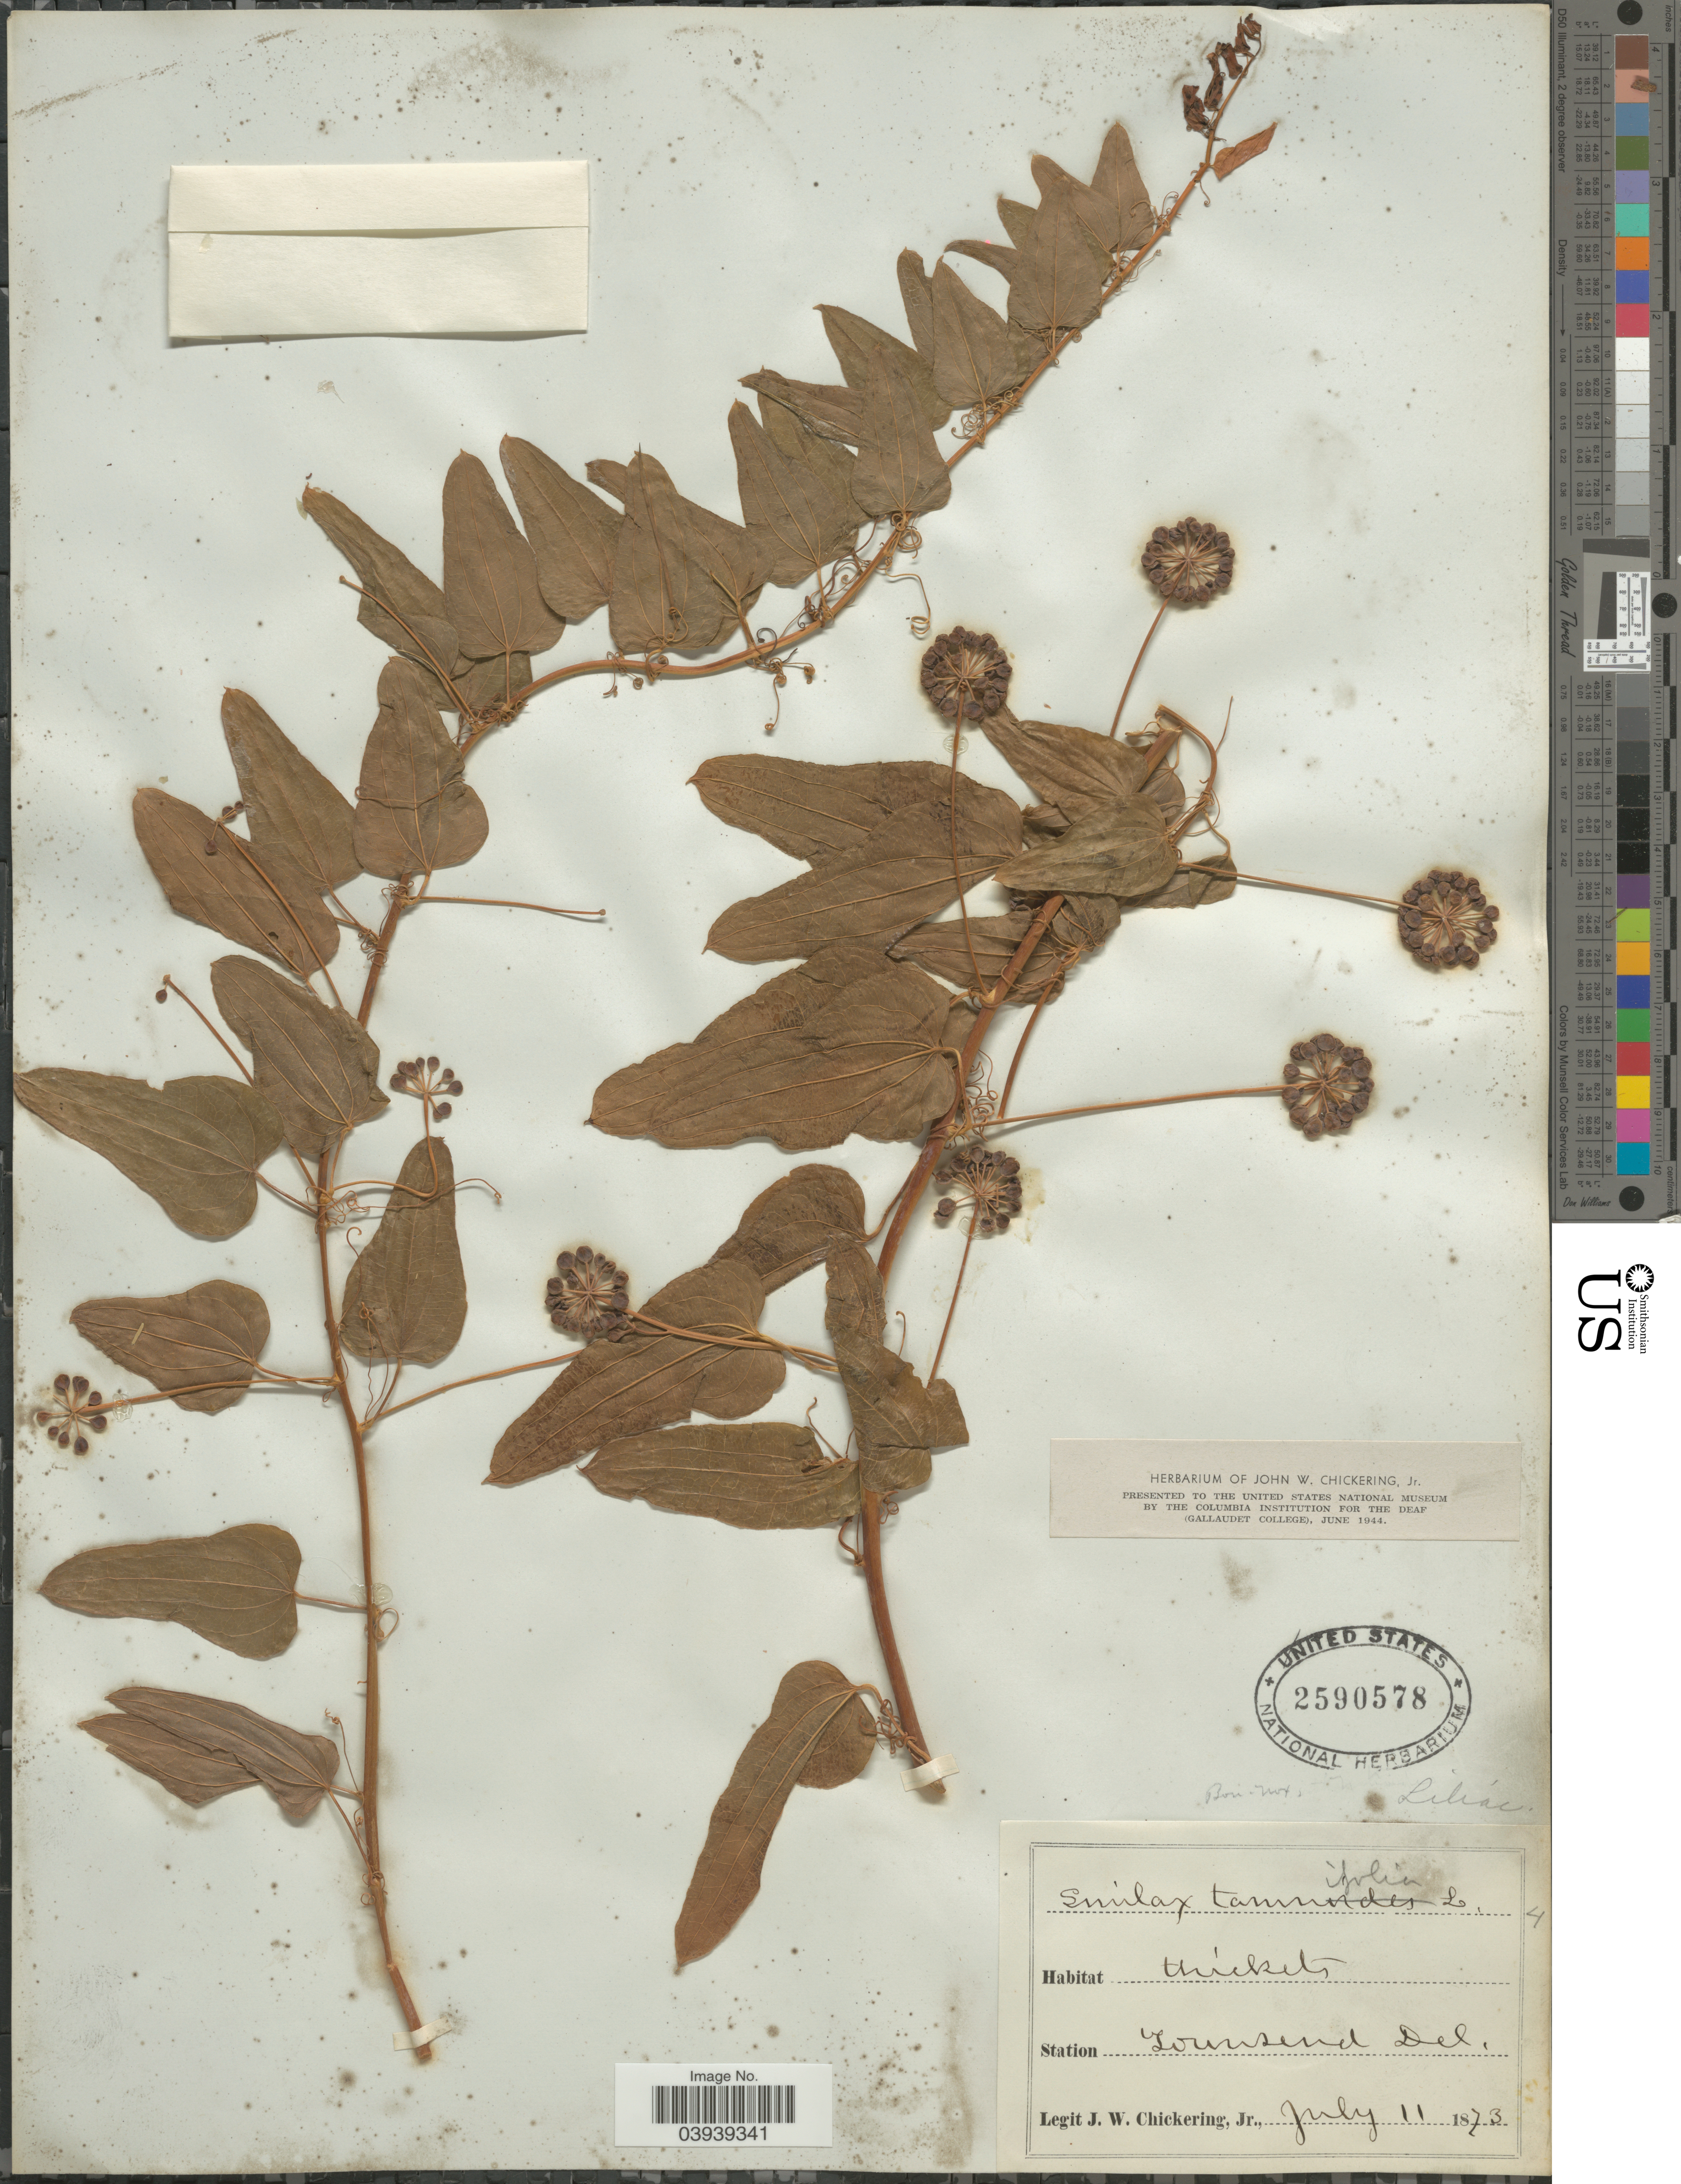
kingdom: Plantae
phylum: Tracheophyta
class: Liliopsida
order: Liliales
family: Smilacaceae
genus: Smilax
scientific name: Smilax tamnoides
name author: L.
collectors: J. W. Chickering Jr.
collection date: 1873-07-11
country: United States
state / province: Delaware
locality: Station Townsend.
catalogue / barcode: US 2590578